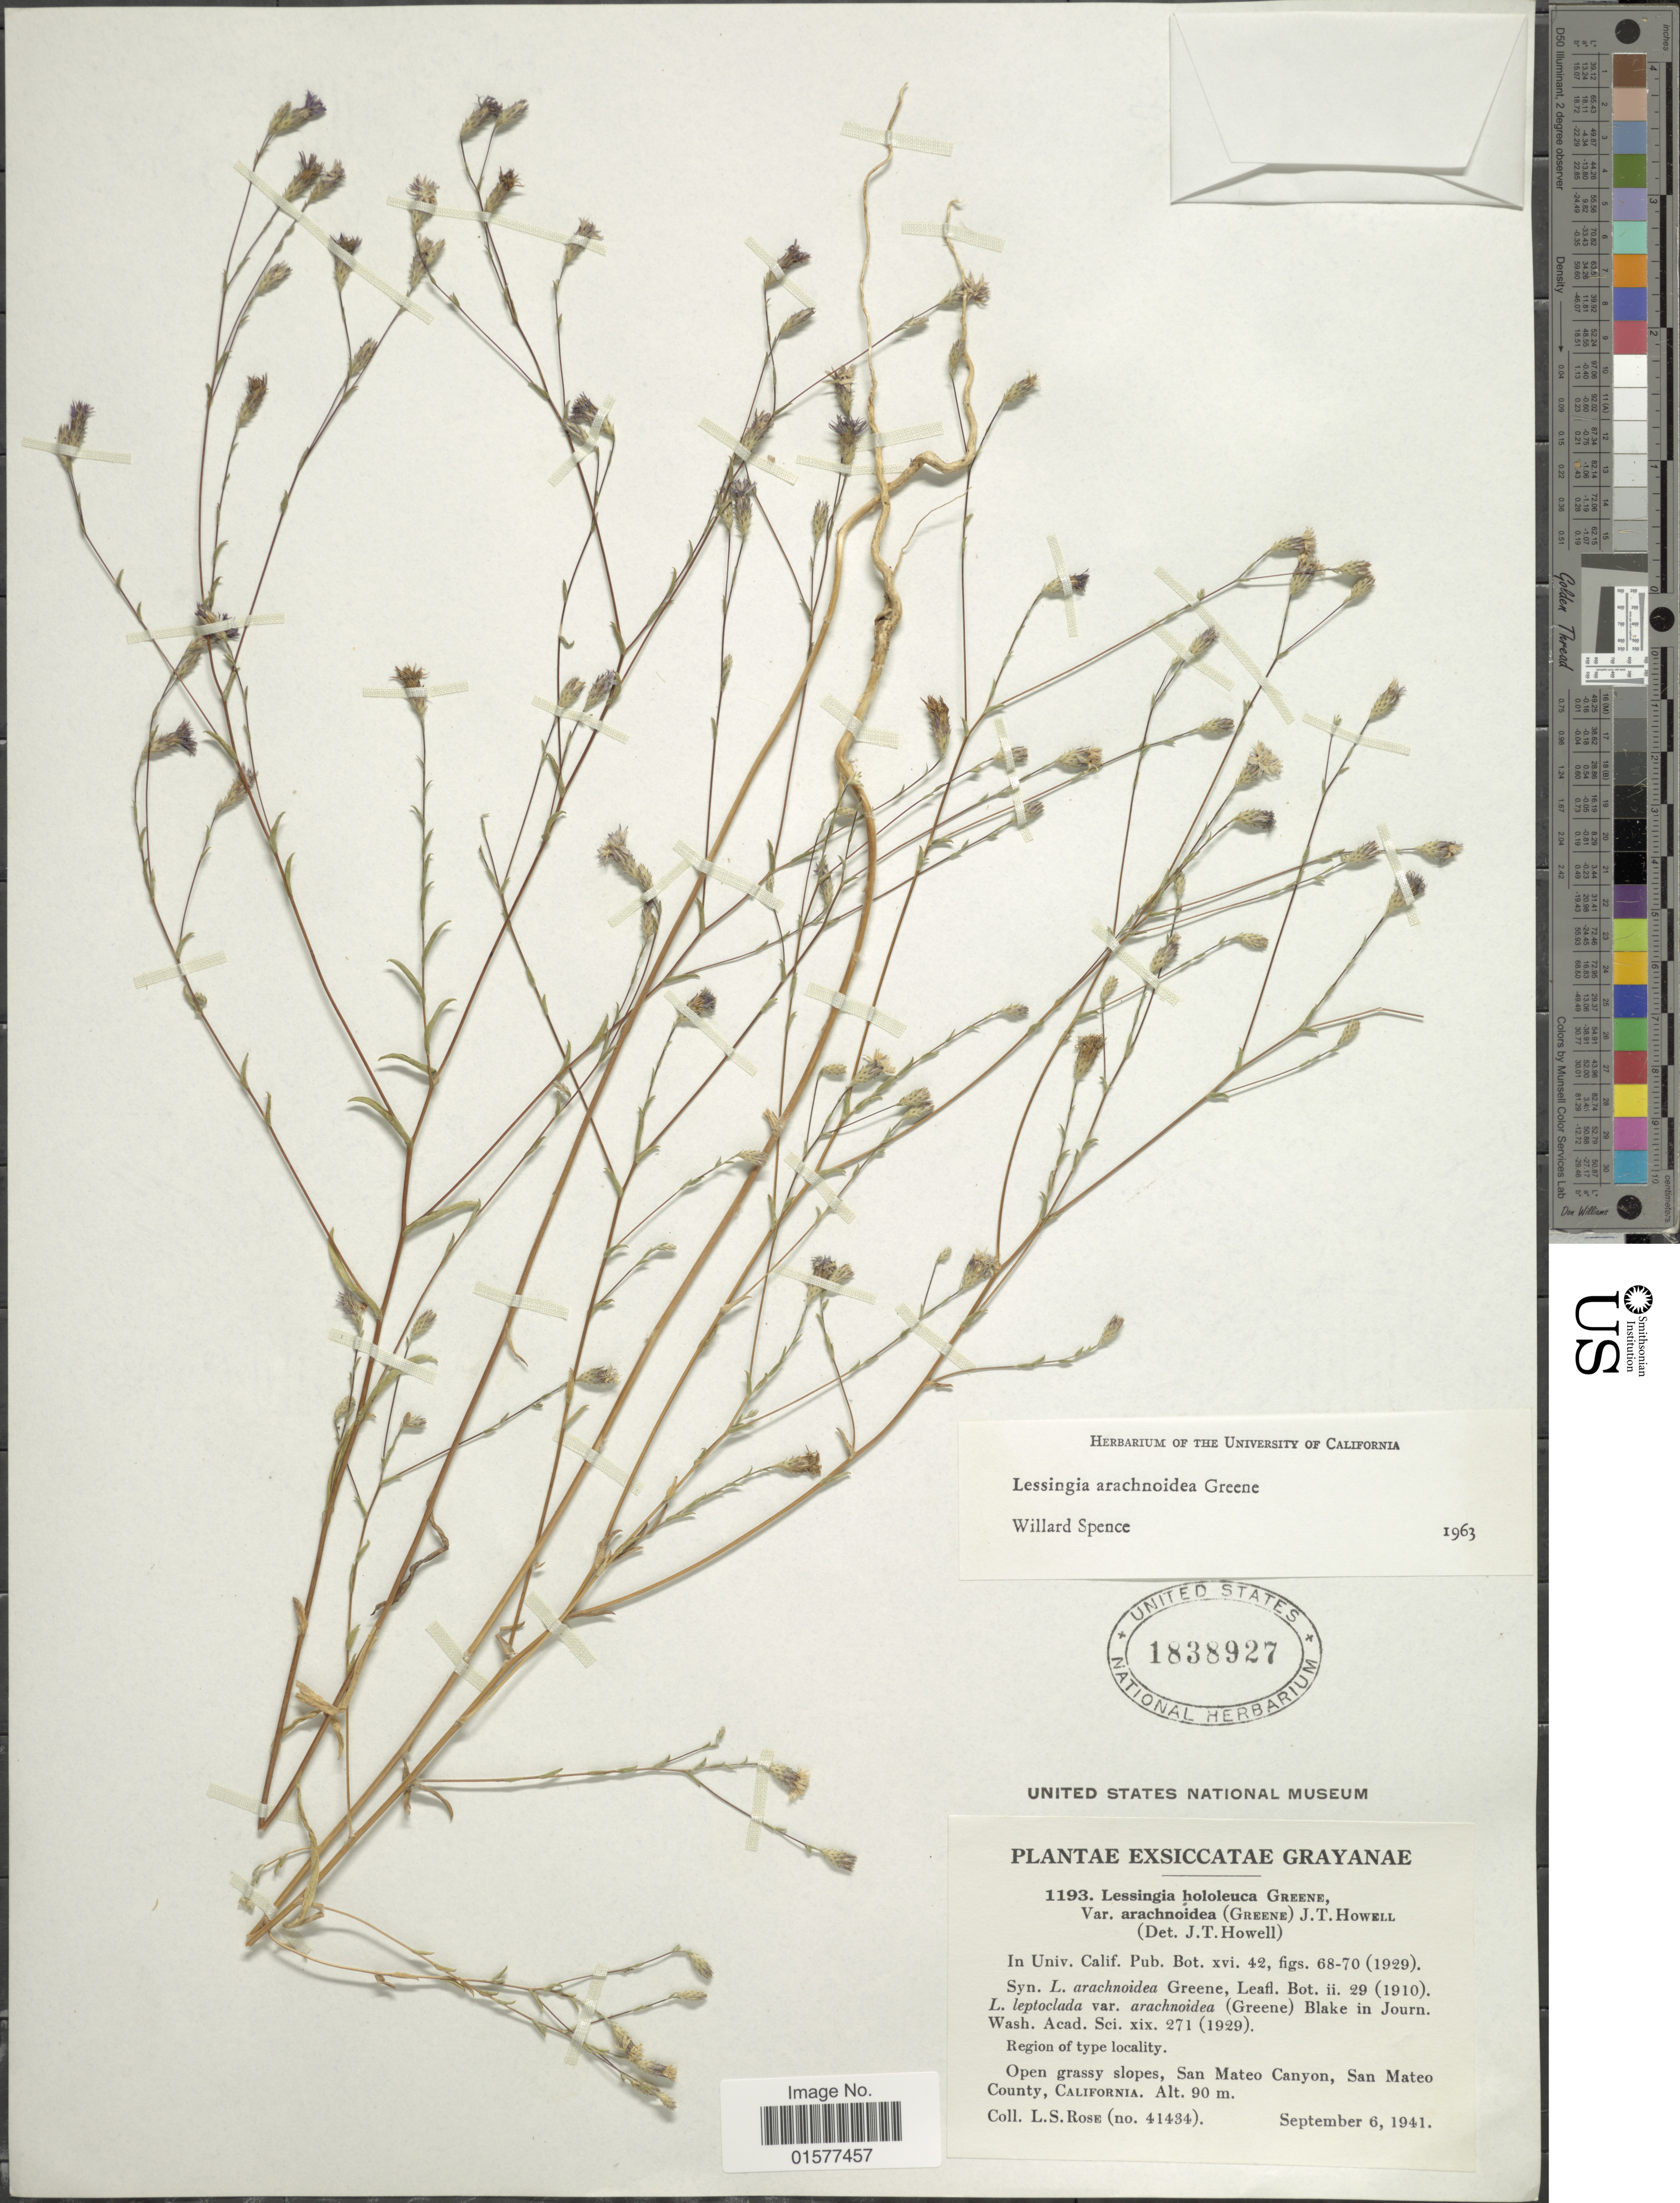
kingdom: Plantae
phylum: Tracheophyta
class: Magnoliopsida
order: Asterales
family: Asteraceae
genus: Lessingia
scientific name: Lessingia arachnoidea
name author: Greene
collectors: L. S. Rose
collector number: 41434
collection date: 1941-09-06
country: United States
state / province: California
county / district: San Mateo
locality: Open grassy slopes, San Mateo Canyon, San Mateo County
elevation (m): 90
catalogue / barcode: US 1838927